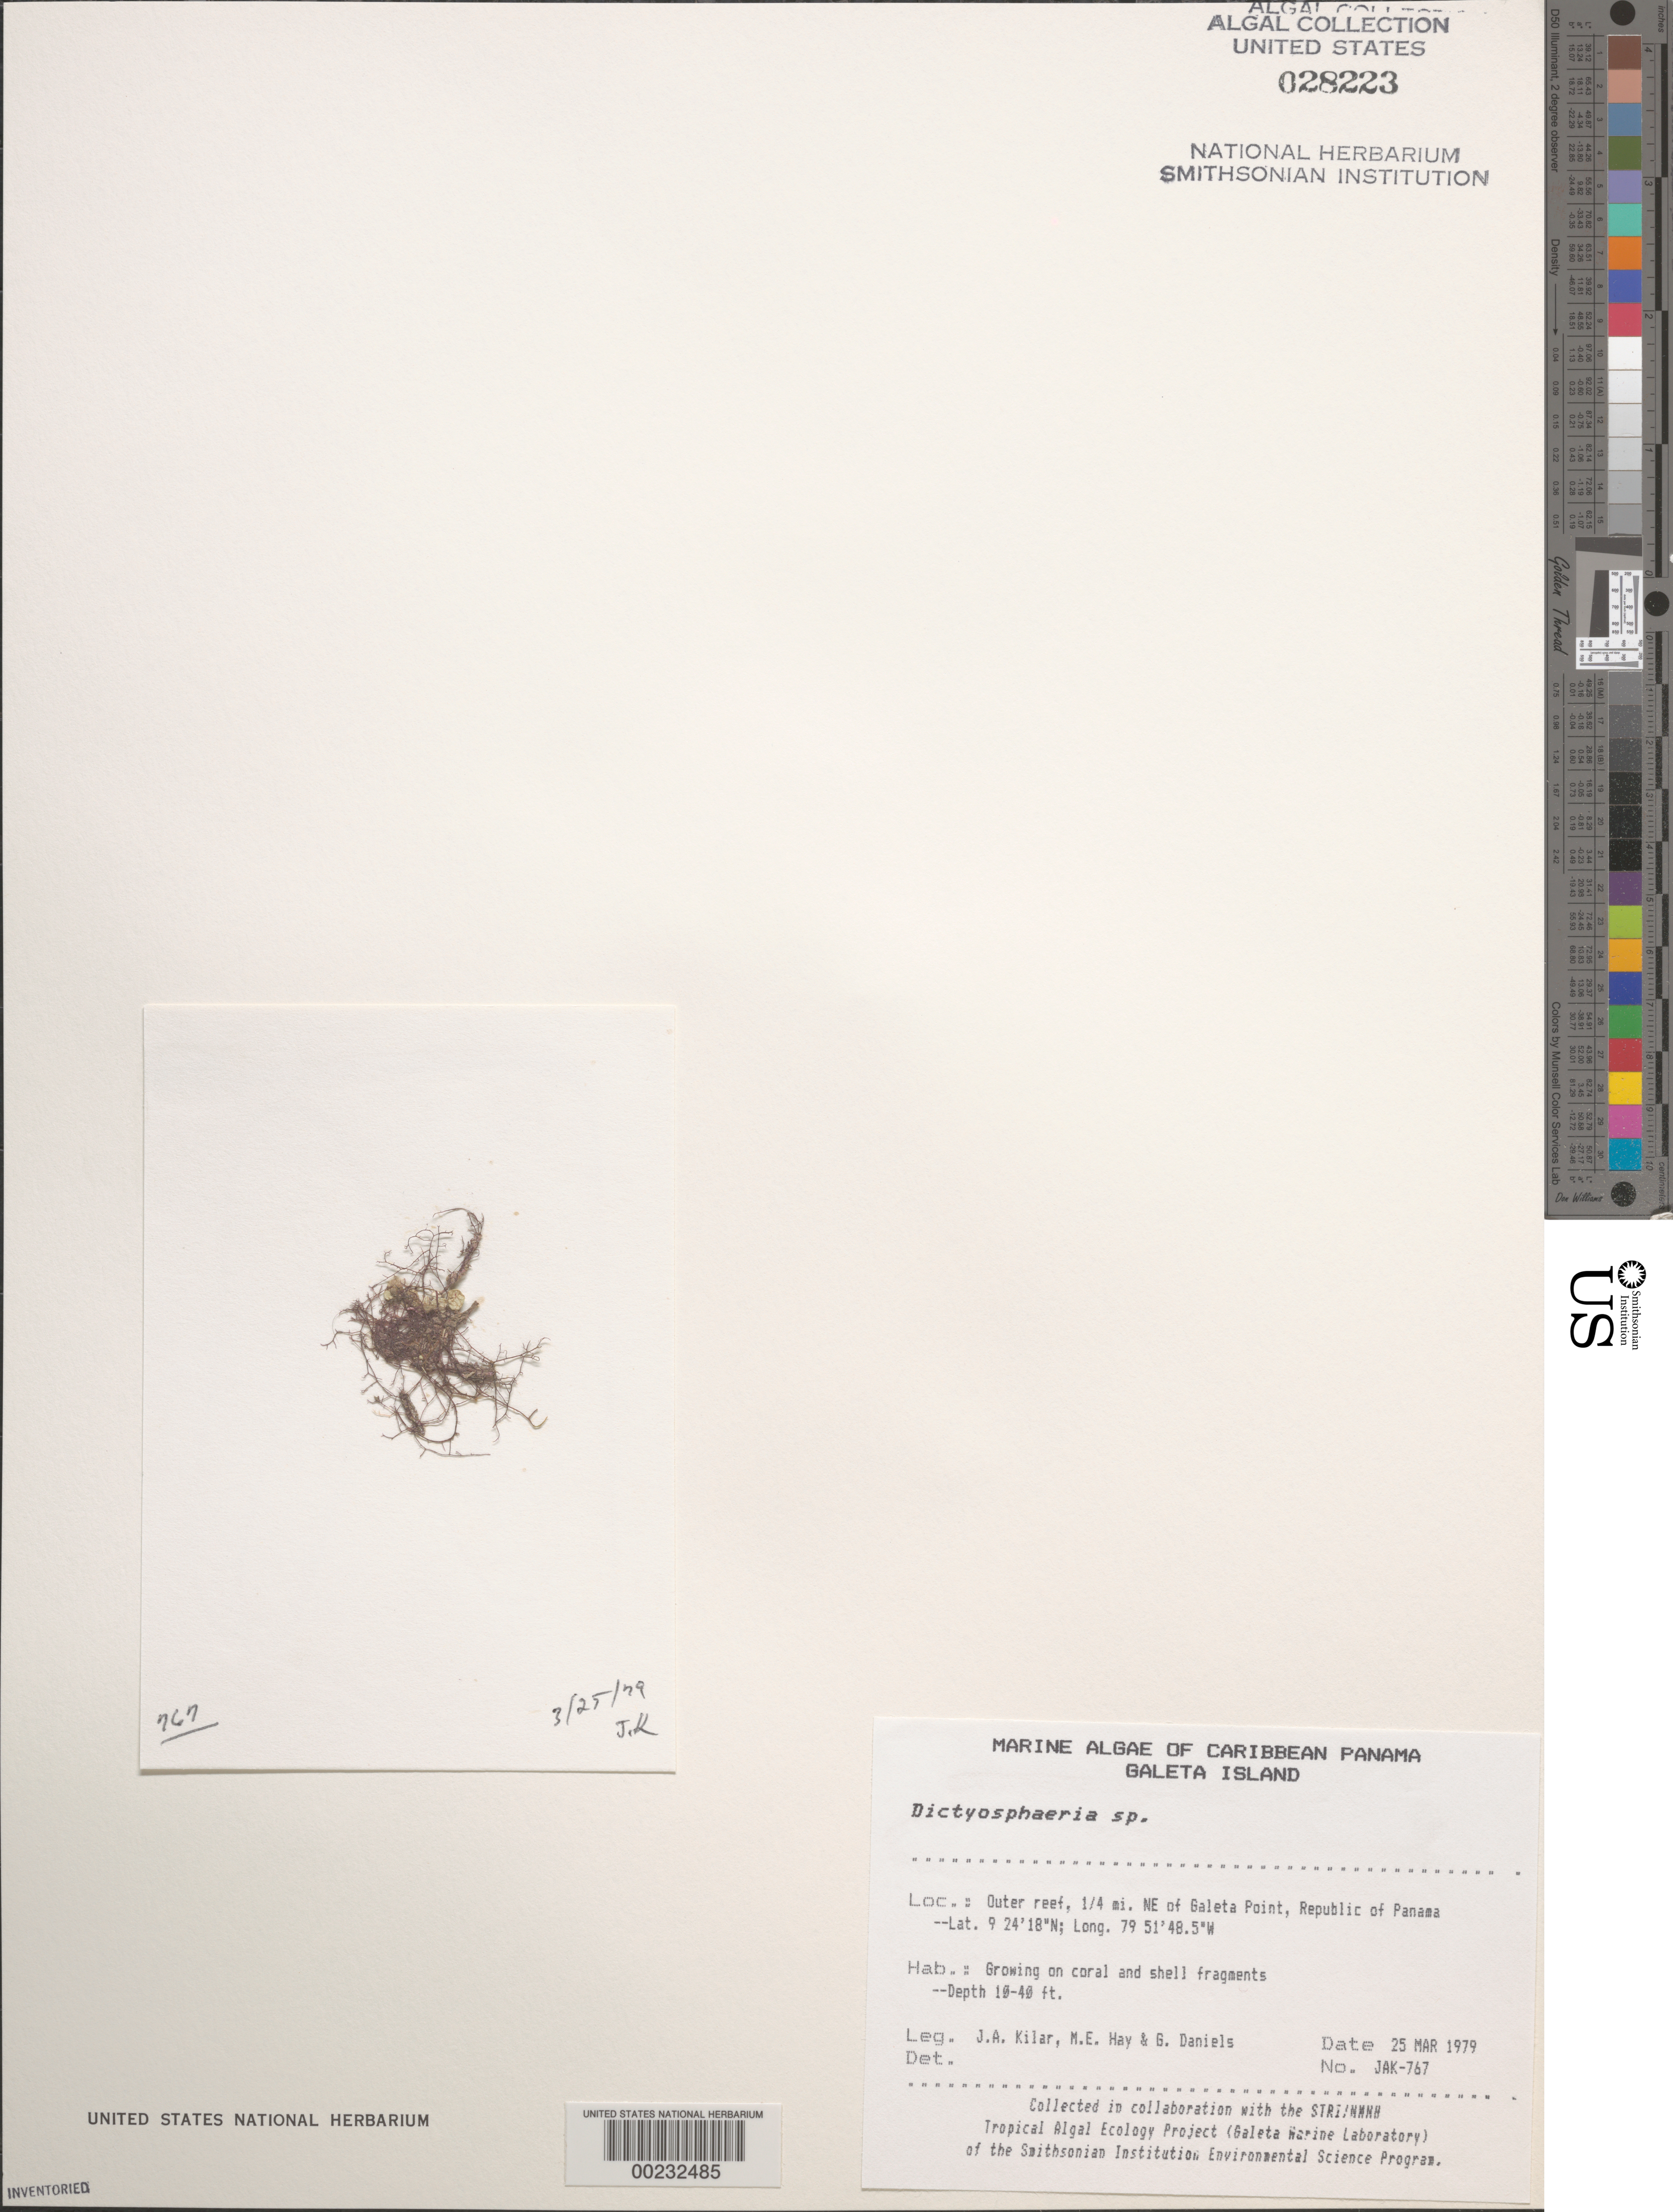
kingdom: Plantae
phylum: Chlorophyta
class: Ulvophyceae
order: Siphonocladales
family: Siphonocladaceae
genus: Dictyosphaeria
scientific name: Dictyosphaeria sp.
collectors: J. A. Kilar, M. E. Hay & G. S. Daniels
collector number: JAK-767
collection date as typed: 25 Mar 1979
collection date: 1979-03-25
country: Panama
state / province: Colón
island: Galeta Island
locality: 1/4th mile northeast of Galeta Point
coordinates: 9 24' 18" N, 79 51' 48.5" W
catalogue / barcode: US 28223